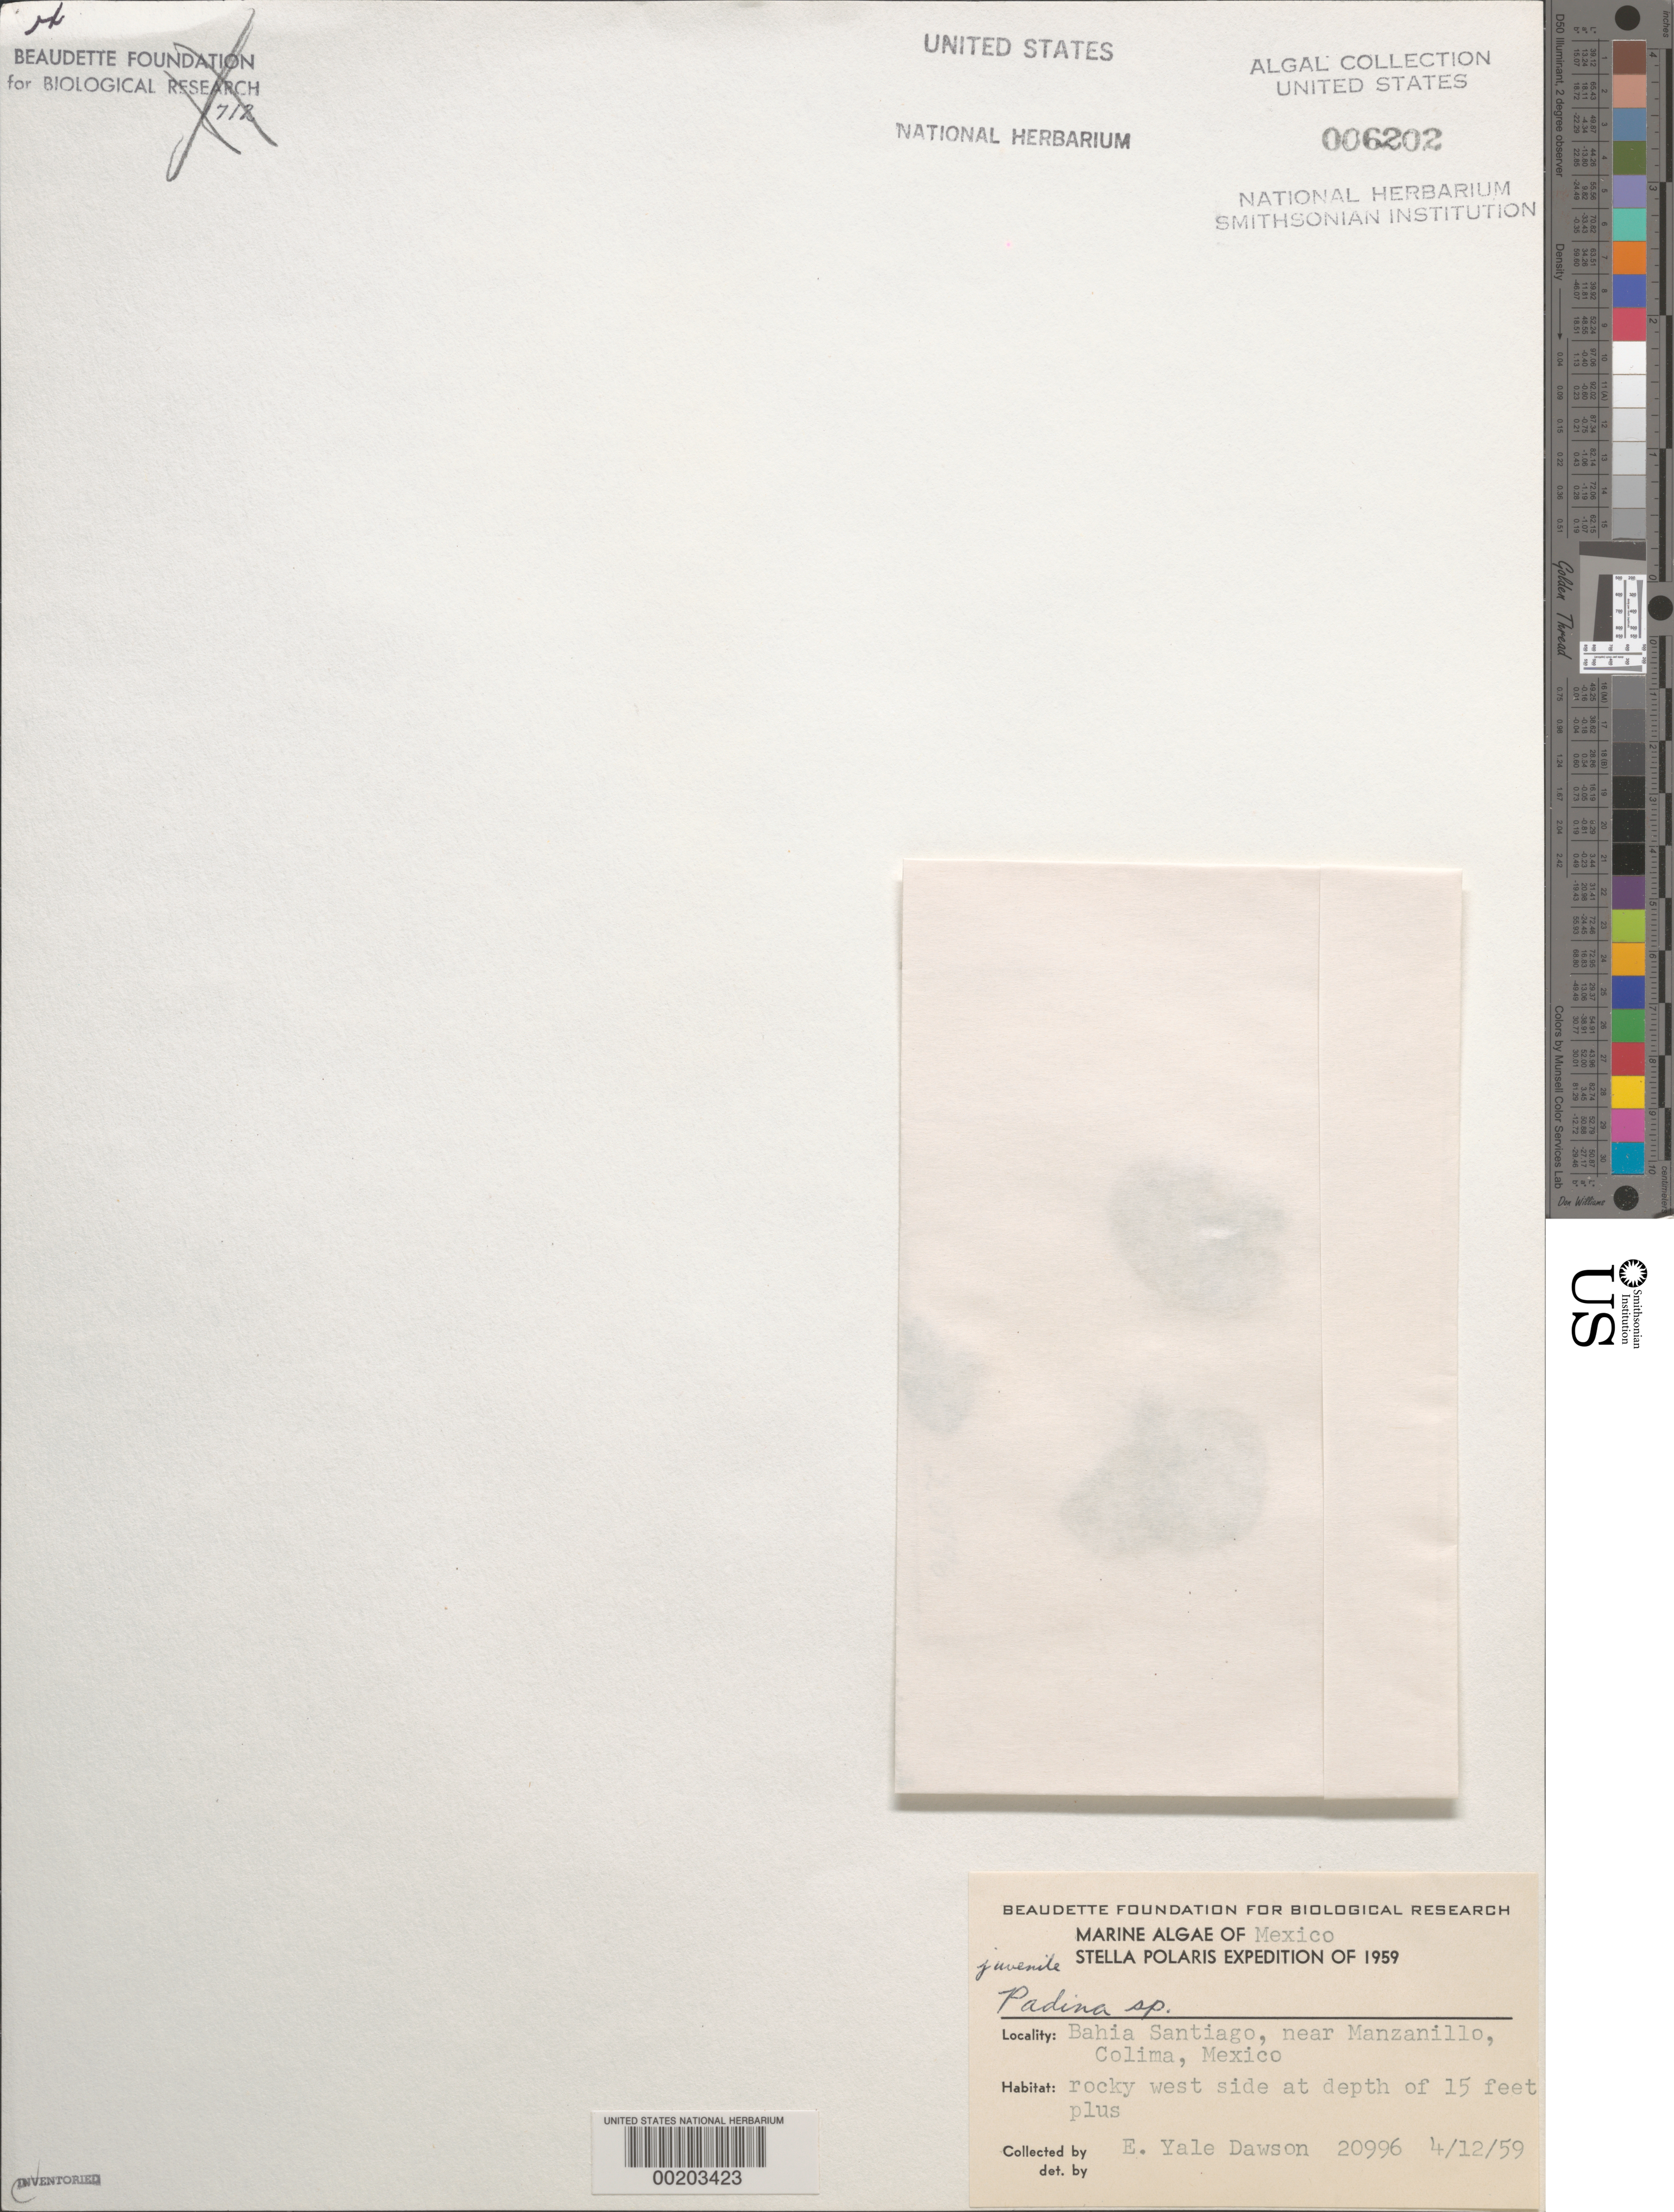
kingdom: Chromista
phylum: Ochrophyta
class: Phaeophyceae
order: Dictyotales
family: Dictyotaceae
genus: Padina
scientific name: Padina sp.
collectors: E. Y. Dawson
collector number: EYD 20996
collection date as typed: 12 Apr 1959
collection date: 1959-04-12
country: Mexico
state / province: Colima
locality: Bahia Santiago, near Manzanillo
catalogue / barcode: US 6202